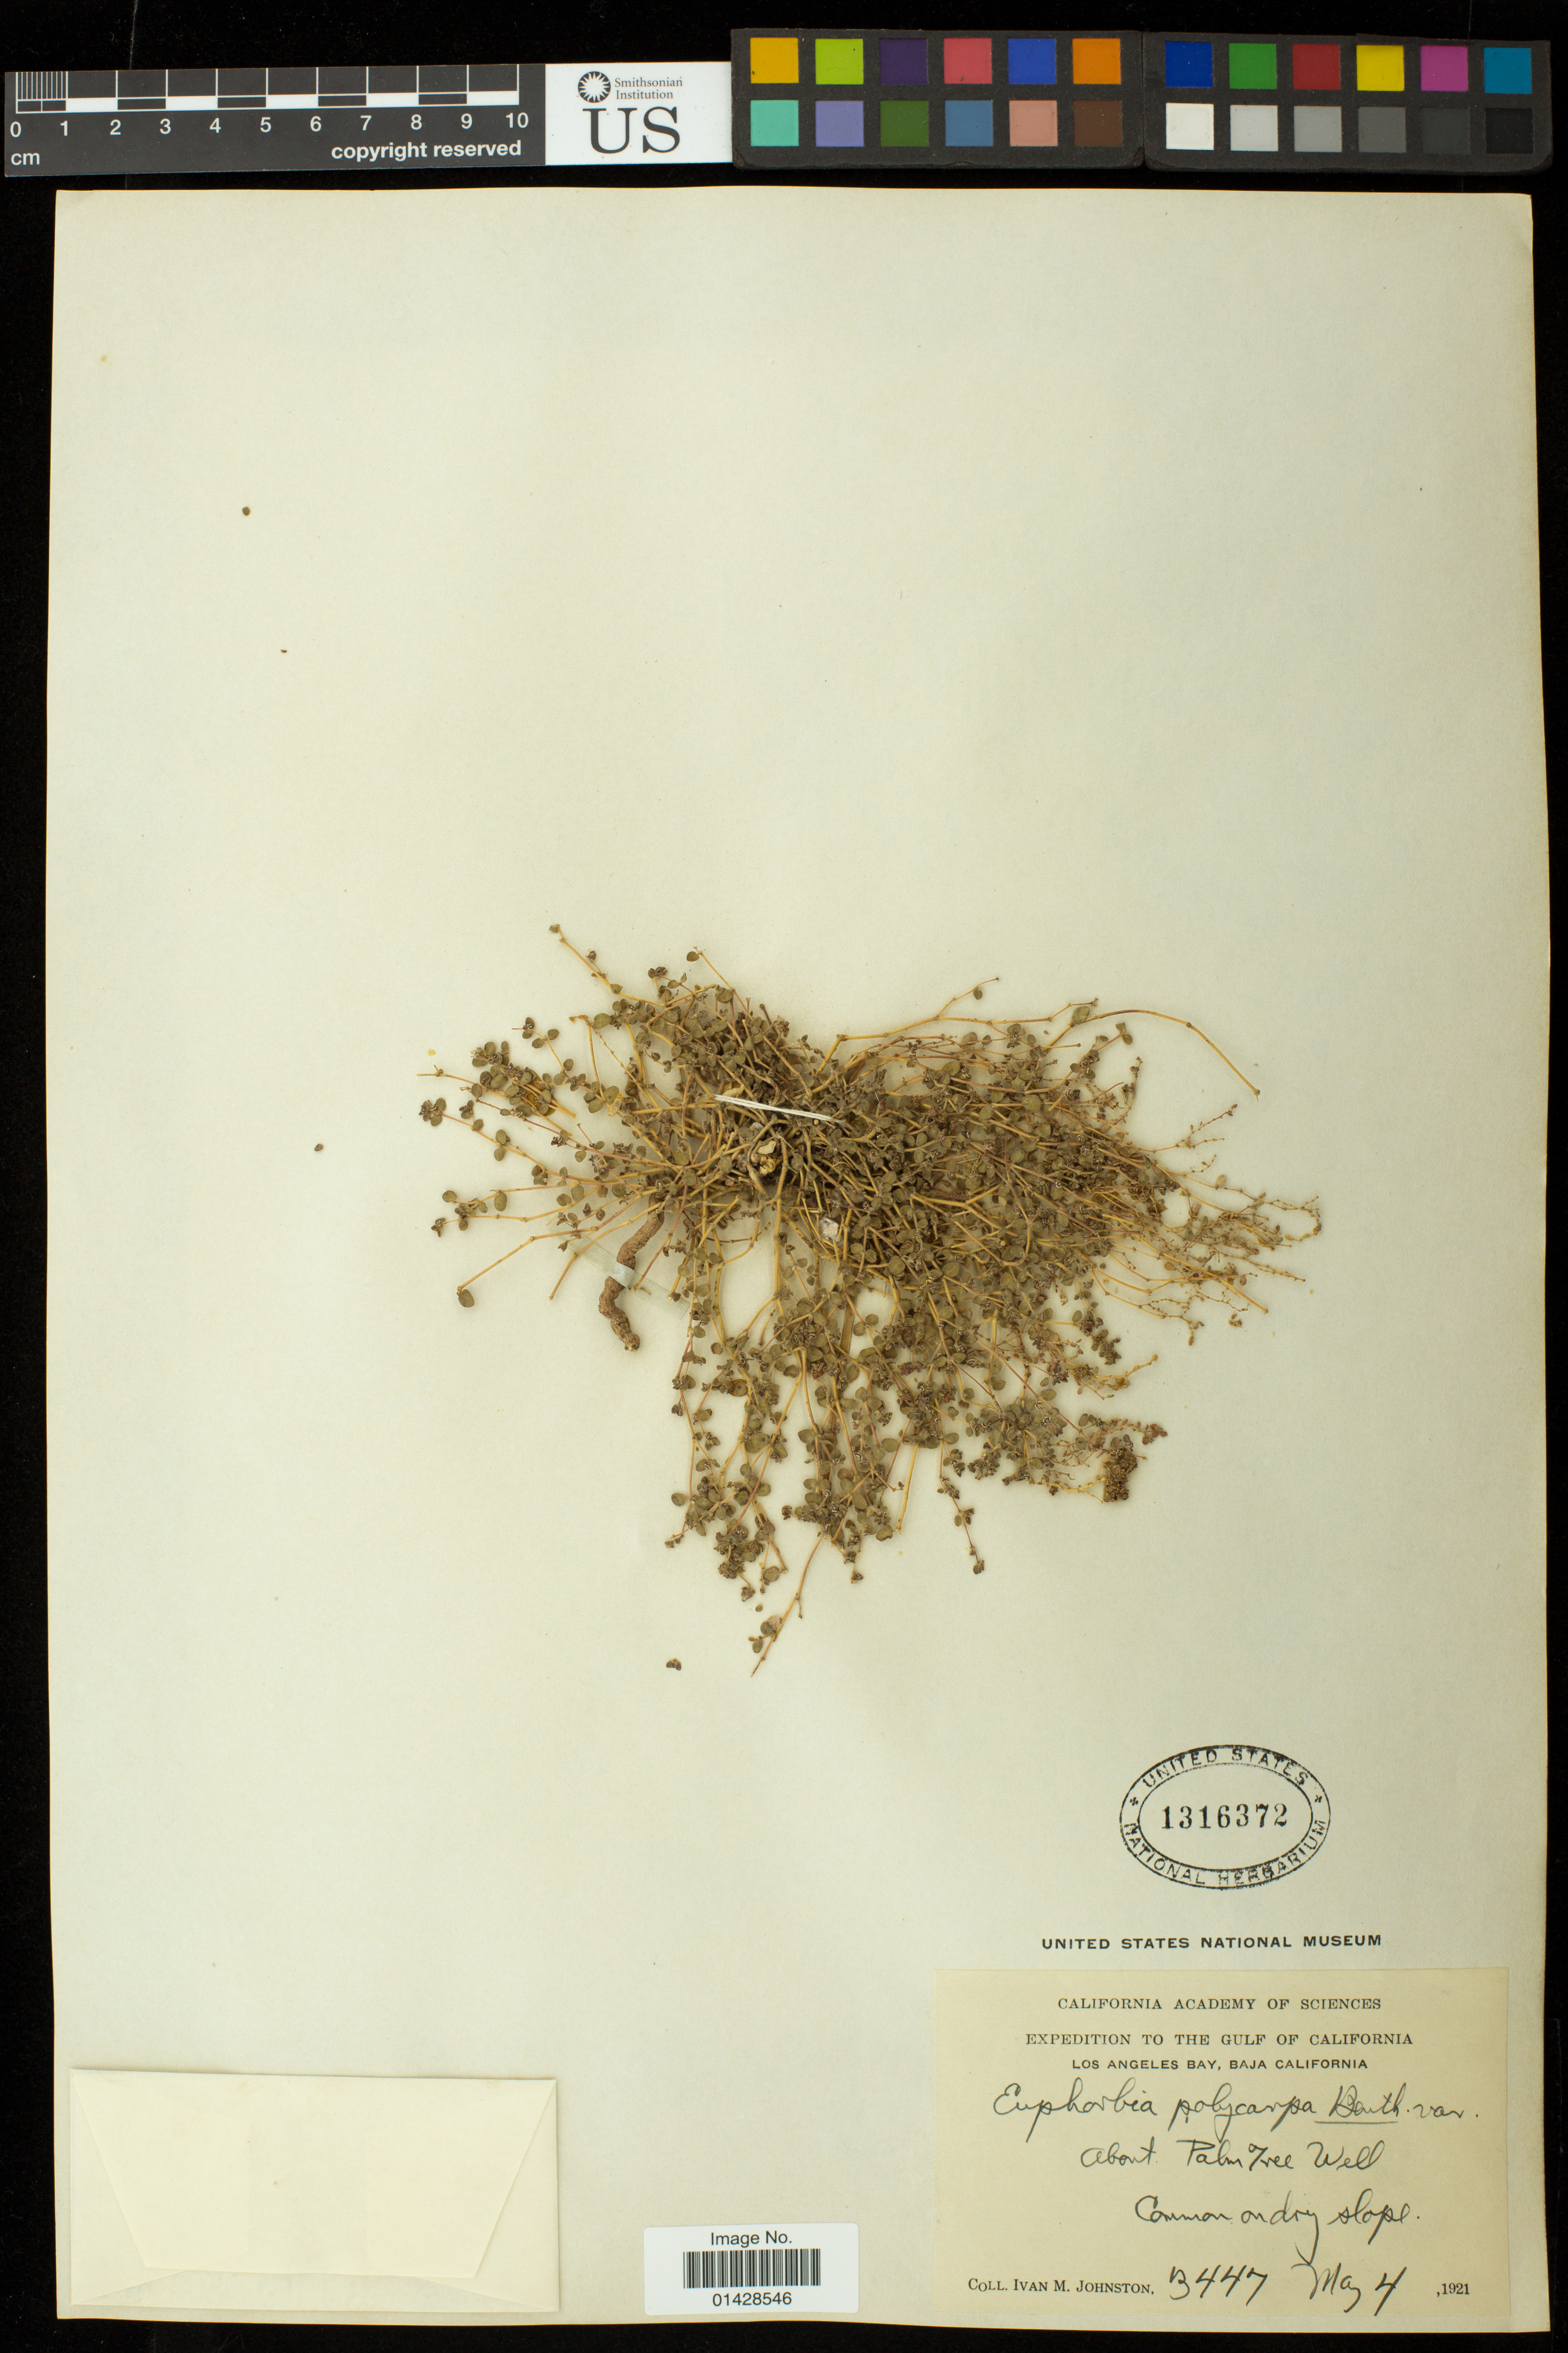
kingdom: Plantae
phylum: Tracheophyta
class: Magnoliopsida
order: Malpighiales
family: Euphorbiaceae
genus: Euphorbia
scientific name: Euphorbia polycarpa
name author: Benth.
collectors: I.M. Johnston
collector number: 3447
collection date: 1921-05-04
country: Mexico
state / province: Baja California Sur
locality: Gulf of California; Los Angeles Bay, about Palm Tree Well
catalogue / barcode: US 1316372